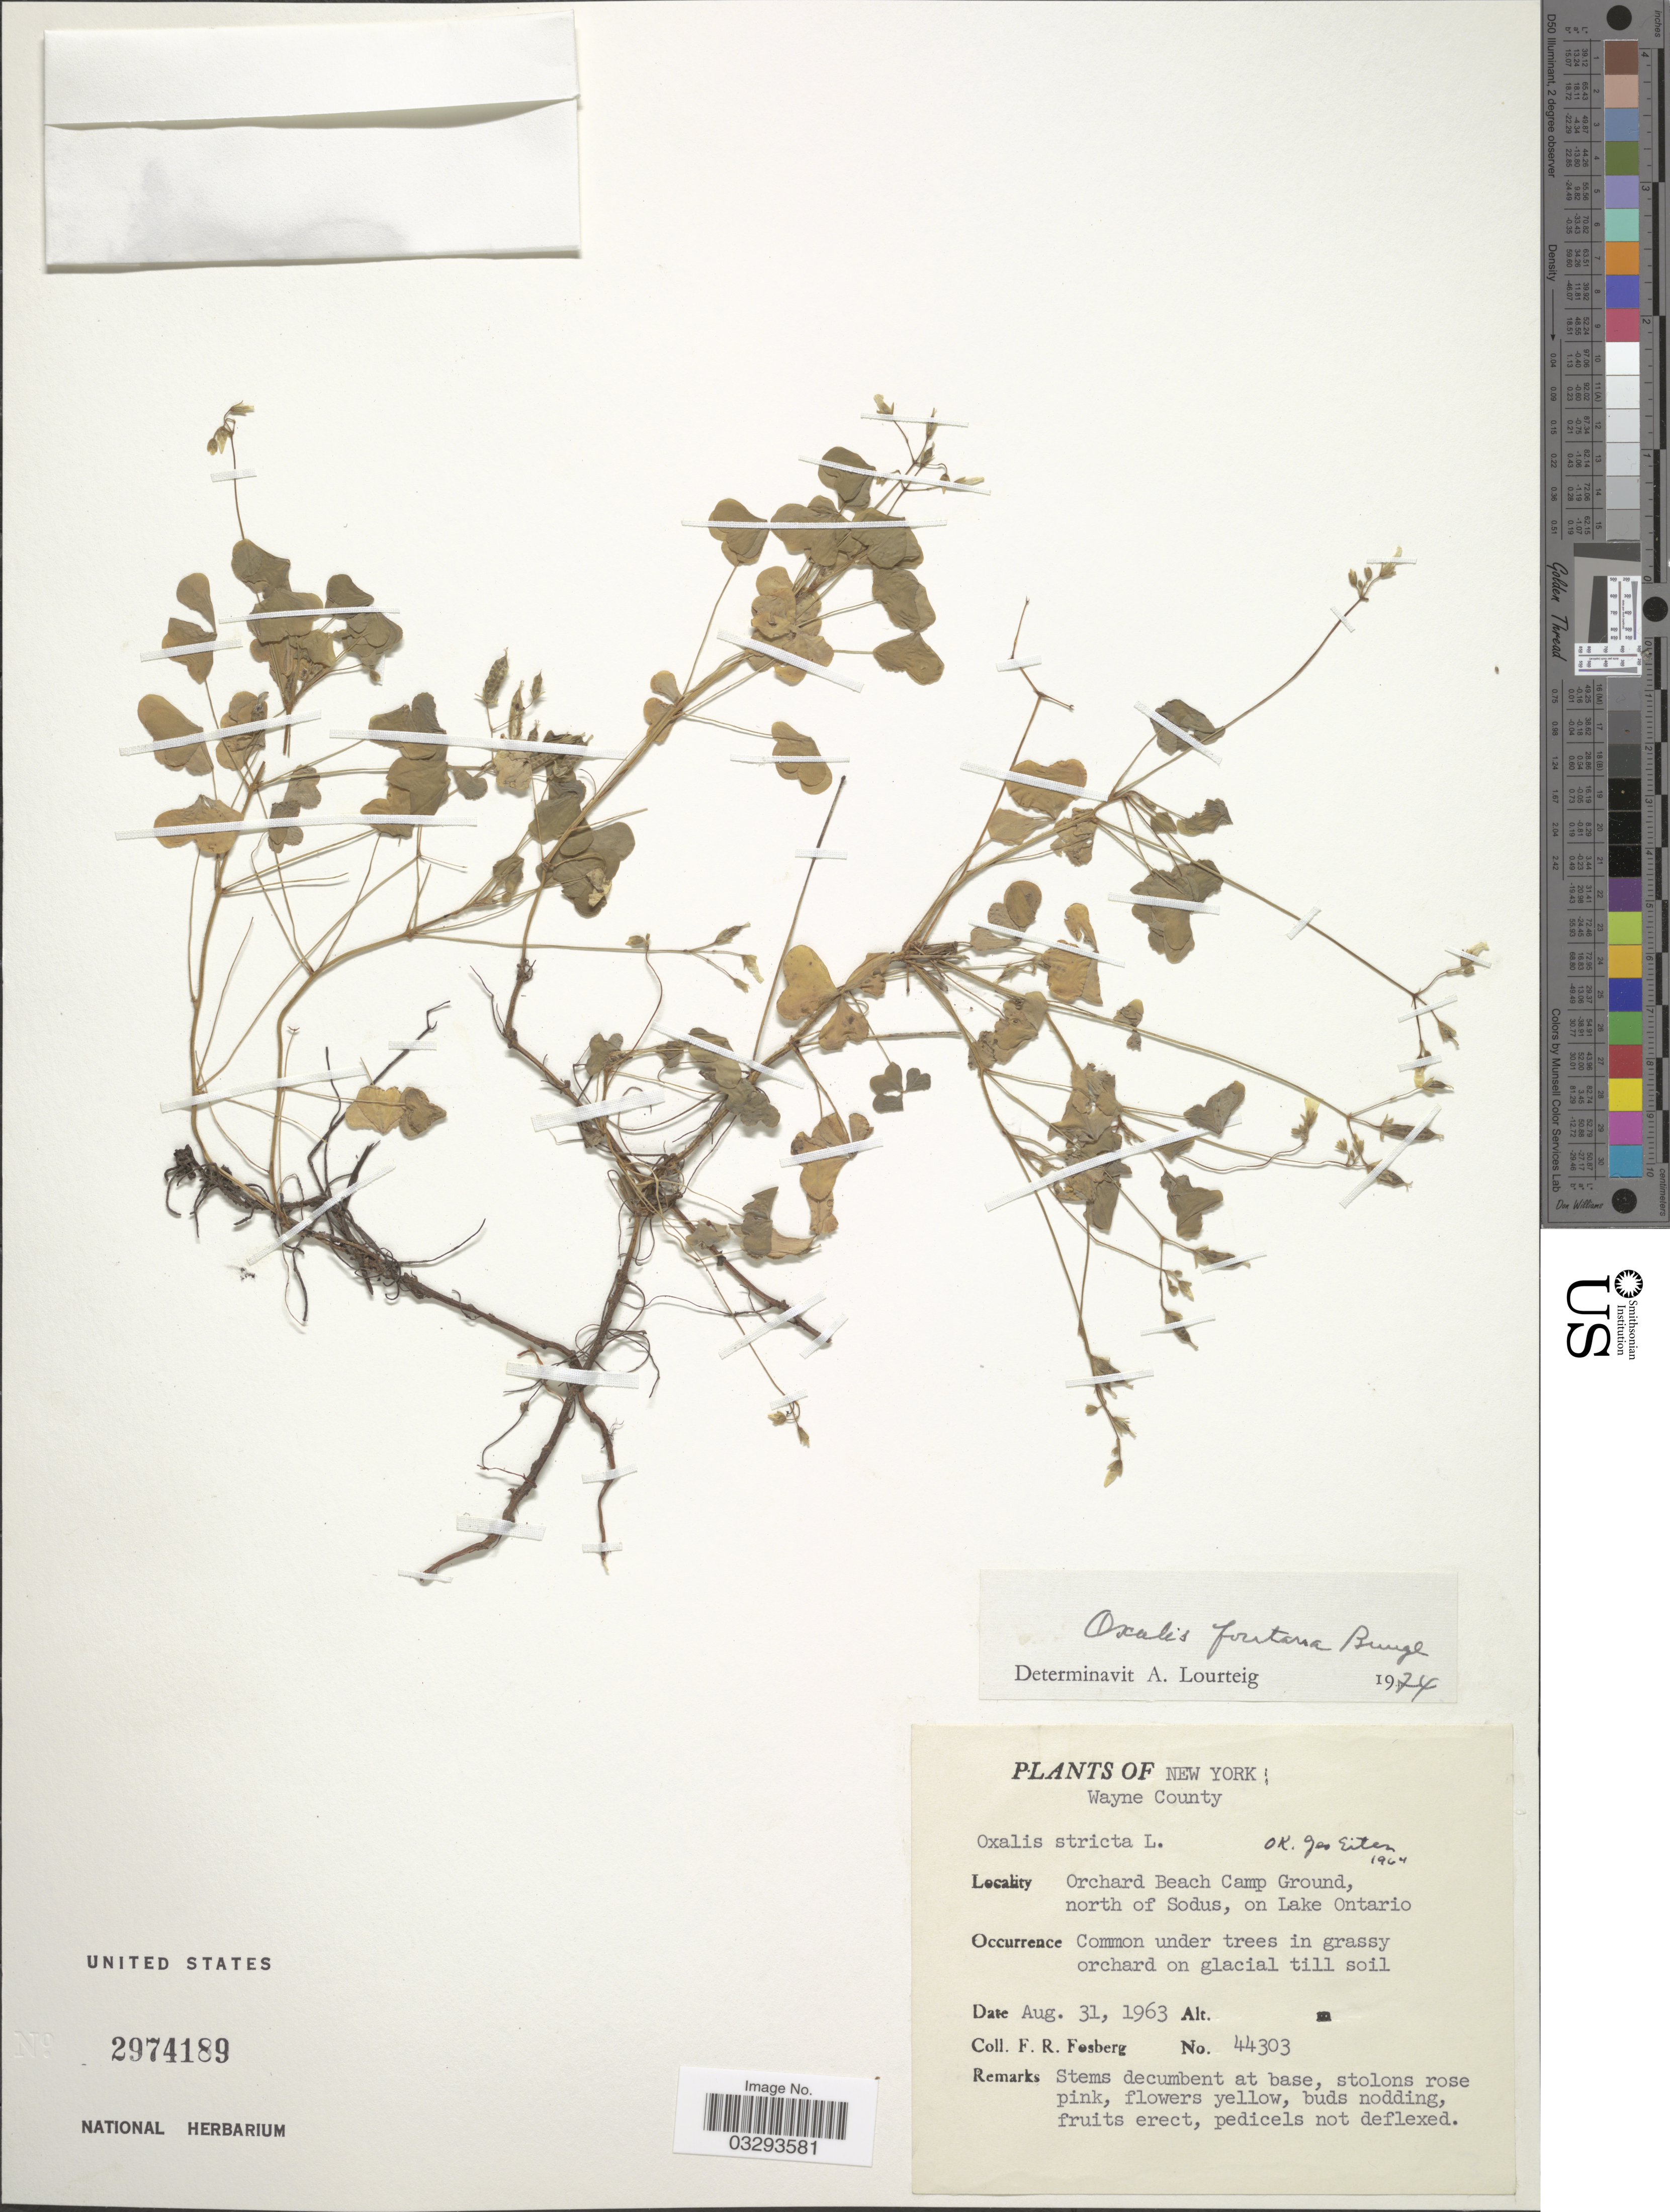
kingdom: Plantae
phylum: Tracheophyta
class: Magnoliopsida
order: Oxalidales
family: Oxalidaceae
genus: Oxalis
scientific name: Oxalis fontana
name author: Bunge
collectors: F. R. Fosberg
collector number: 44303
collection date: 1963-08-31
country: United States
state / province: New York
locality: Wayne County. Orchard Beach Camp Ground, north of Sodus, on Lake Ontario.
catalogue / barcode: US 2974189